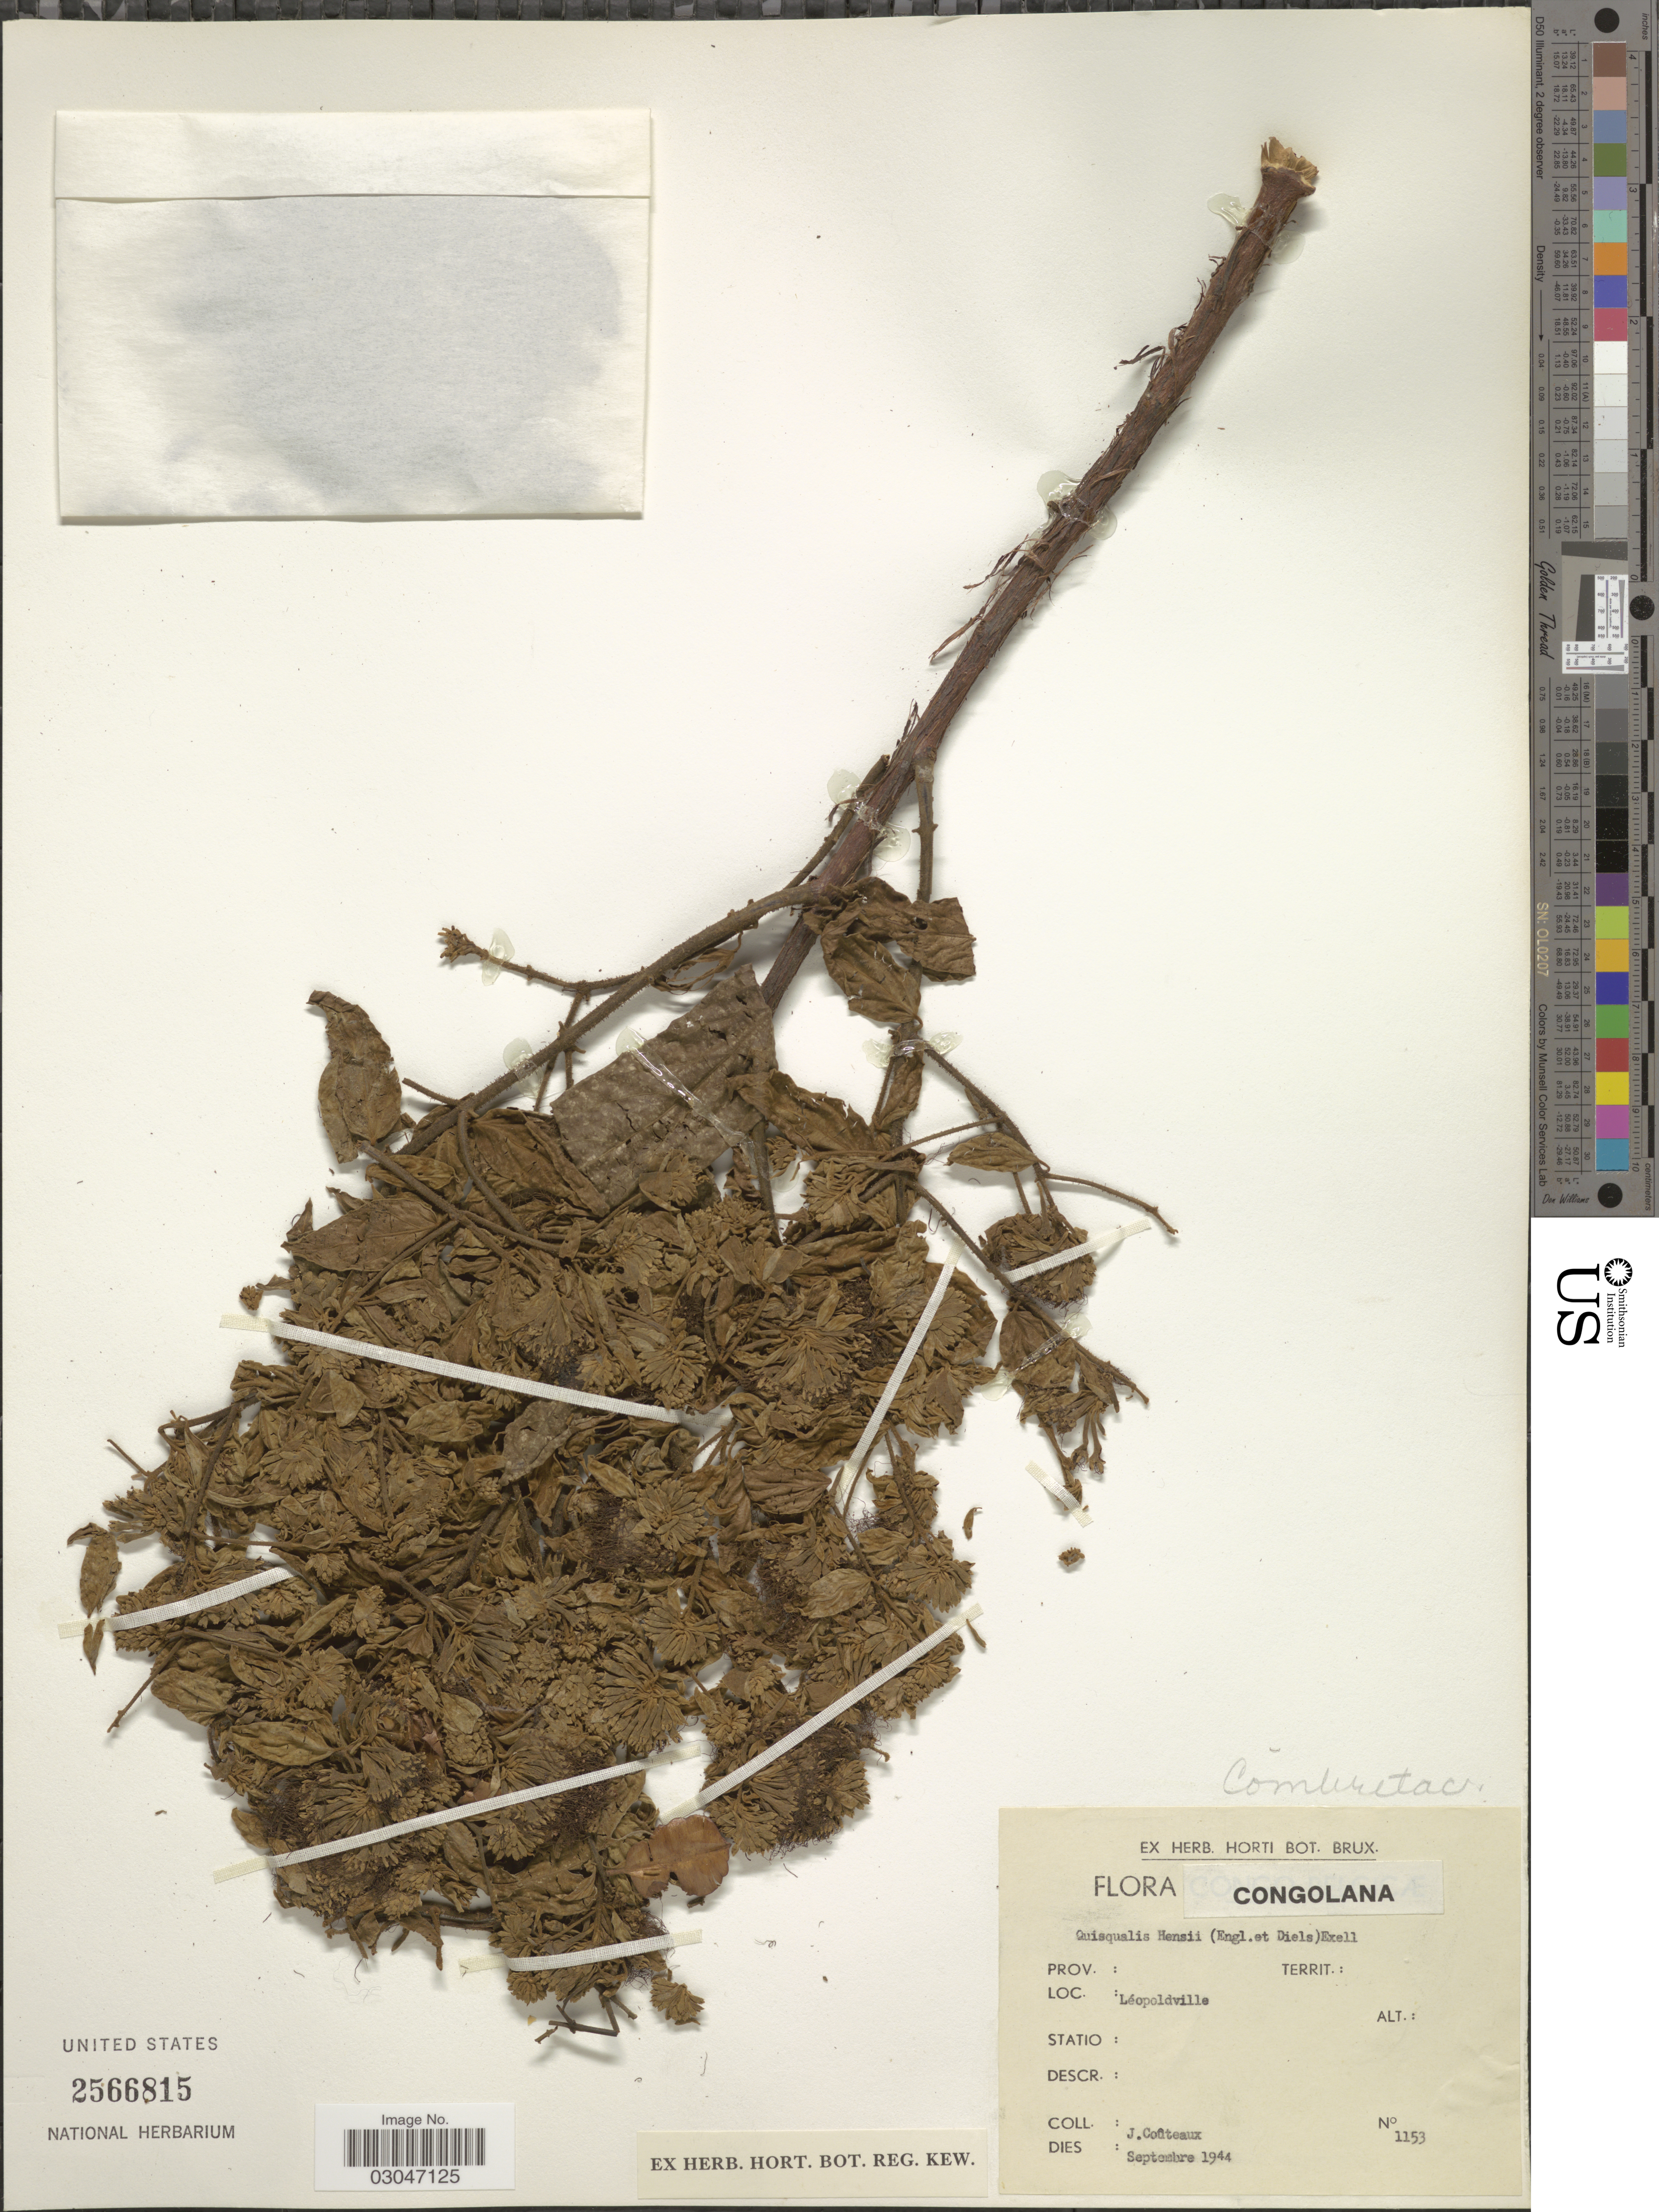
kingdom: Plantae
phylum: Tracheophyta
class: Magnoliopsida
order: Myrtales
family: Combretaceae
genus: Combretum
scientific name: Combretum hensii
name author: Engl. & Diels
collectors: J. Coûteaux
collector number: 1153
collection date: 1944-09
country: Congo, Democratic Republic of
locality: Congolana, Léopoldville.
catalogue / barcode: US 2566815